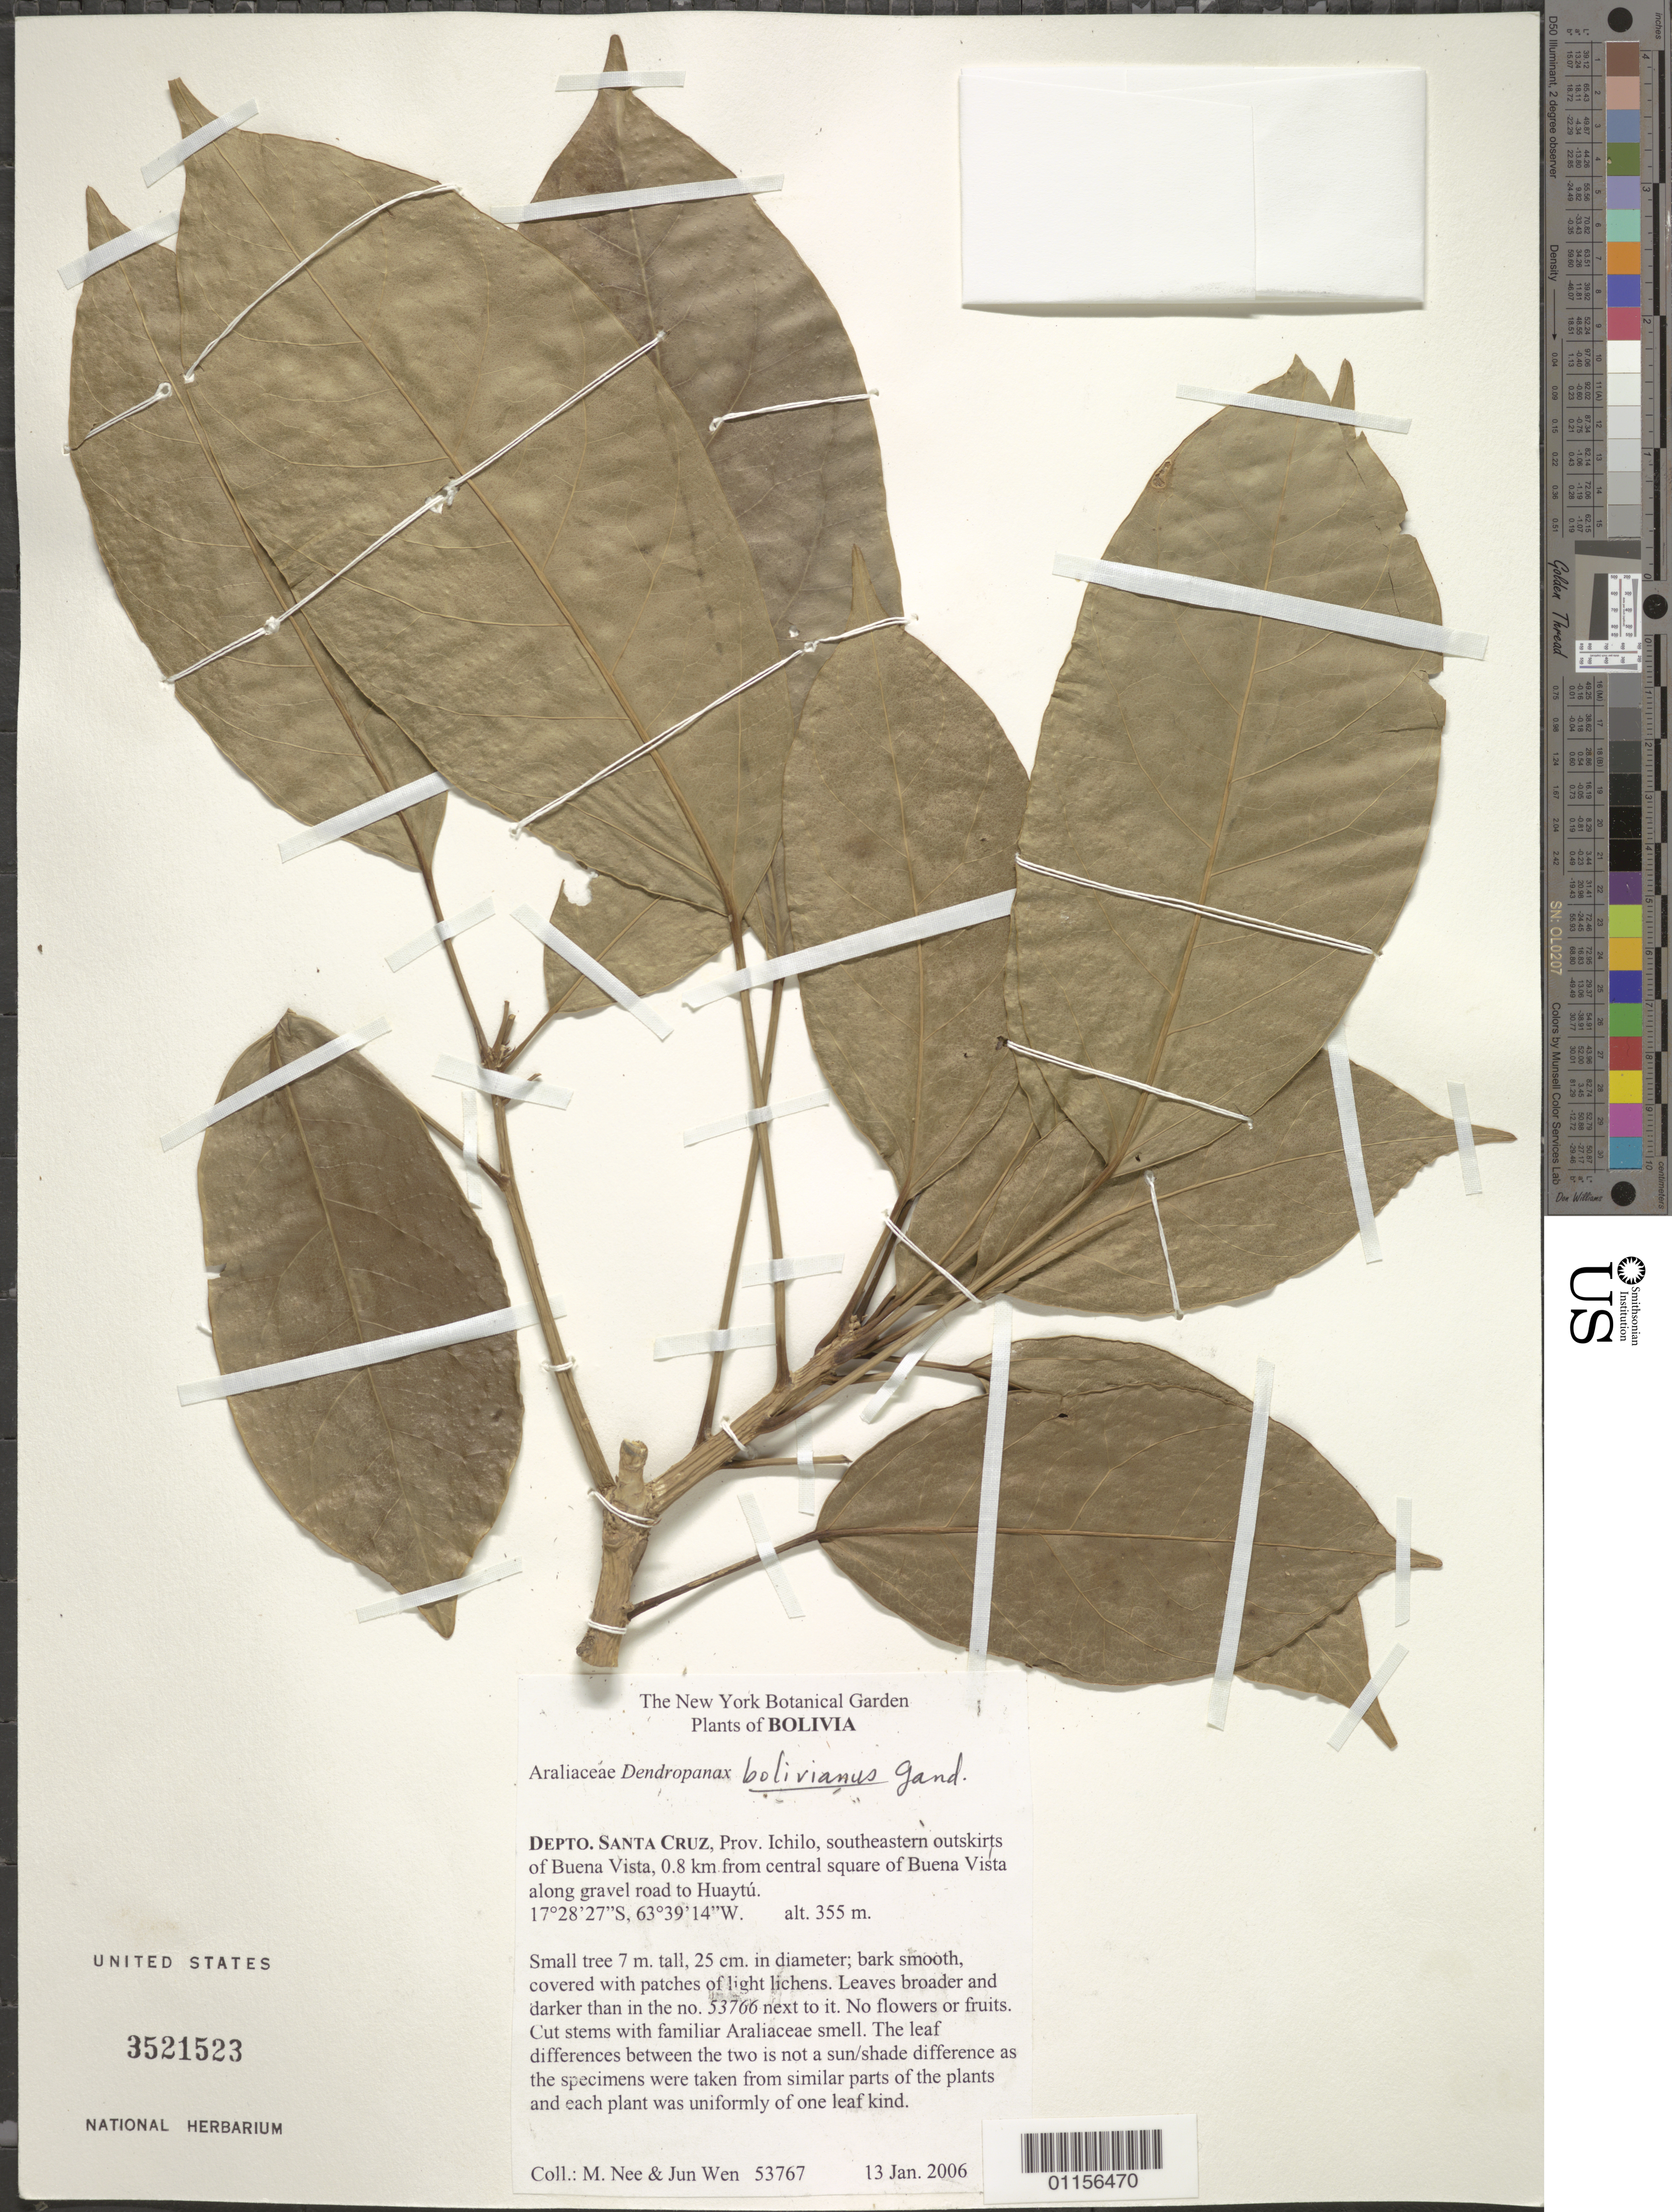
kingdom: Plantae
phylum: Tracheophyta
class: Magnoliopsida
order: Apiales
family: Araliaceae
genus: Dendropanax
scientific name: Dendropanax bolivianus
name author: Gand.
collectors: M. Nee & J. Wen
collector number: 53767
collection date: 2006-01-13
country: Bolivia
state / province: Santa Cruz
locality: Prov. Ichilo, SE outskirts of Buena Vista, 0.8 km from central square of Buena Vista along gravel Rd to Huaytu.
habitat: Small tree.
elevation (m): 355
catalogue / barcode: US 3521523